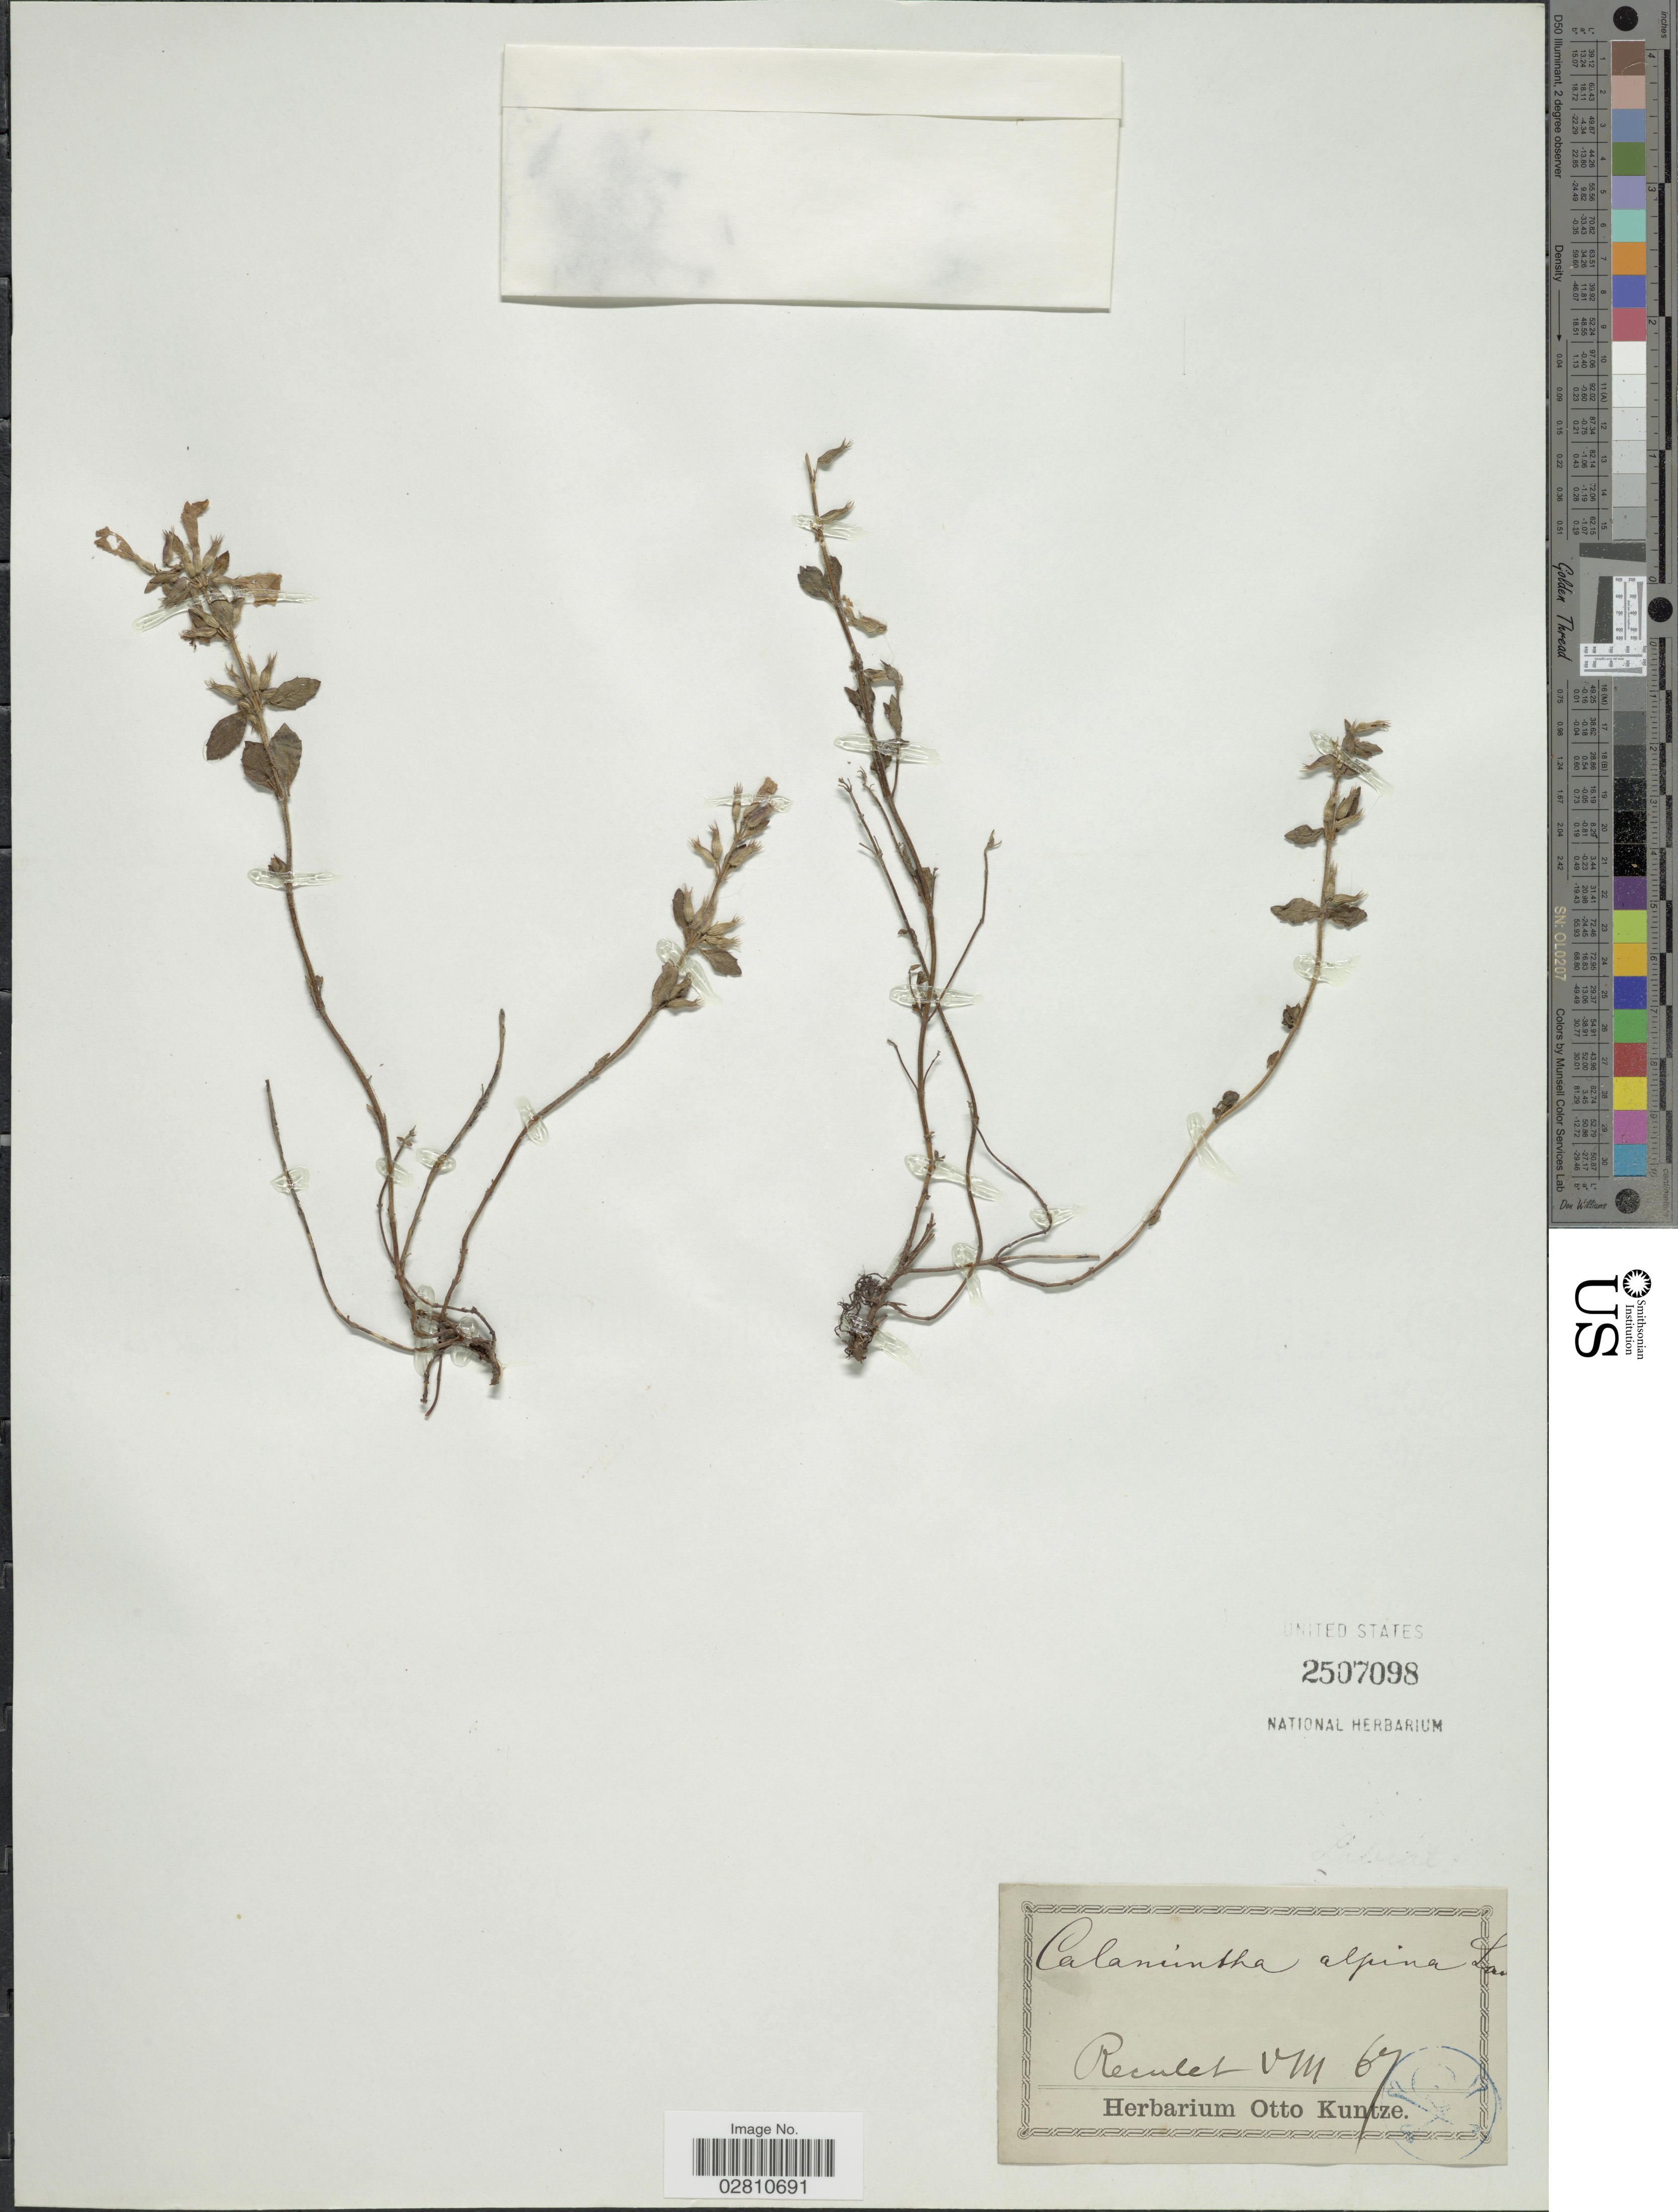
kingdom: Plantae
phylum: Tracheophyta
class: Magnoliopsida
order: Lamiales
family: Lamiaceae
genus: Clinopodium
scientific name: Clinopodium alpinum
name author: (L.) Kuntze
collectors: ex herb. Otto Kuntze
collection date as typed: Transcribed d/m/y: /8/67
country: France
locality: Reculet.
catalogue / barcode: US 2507098